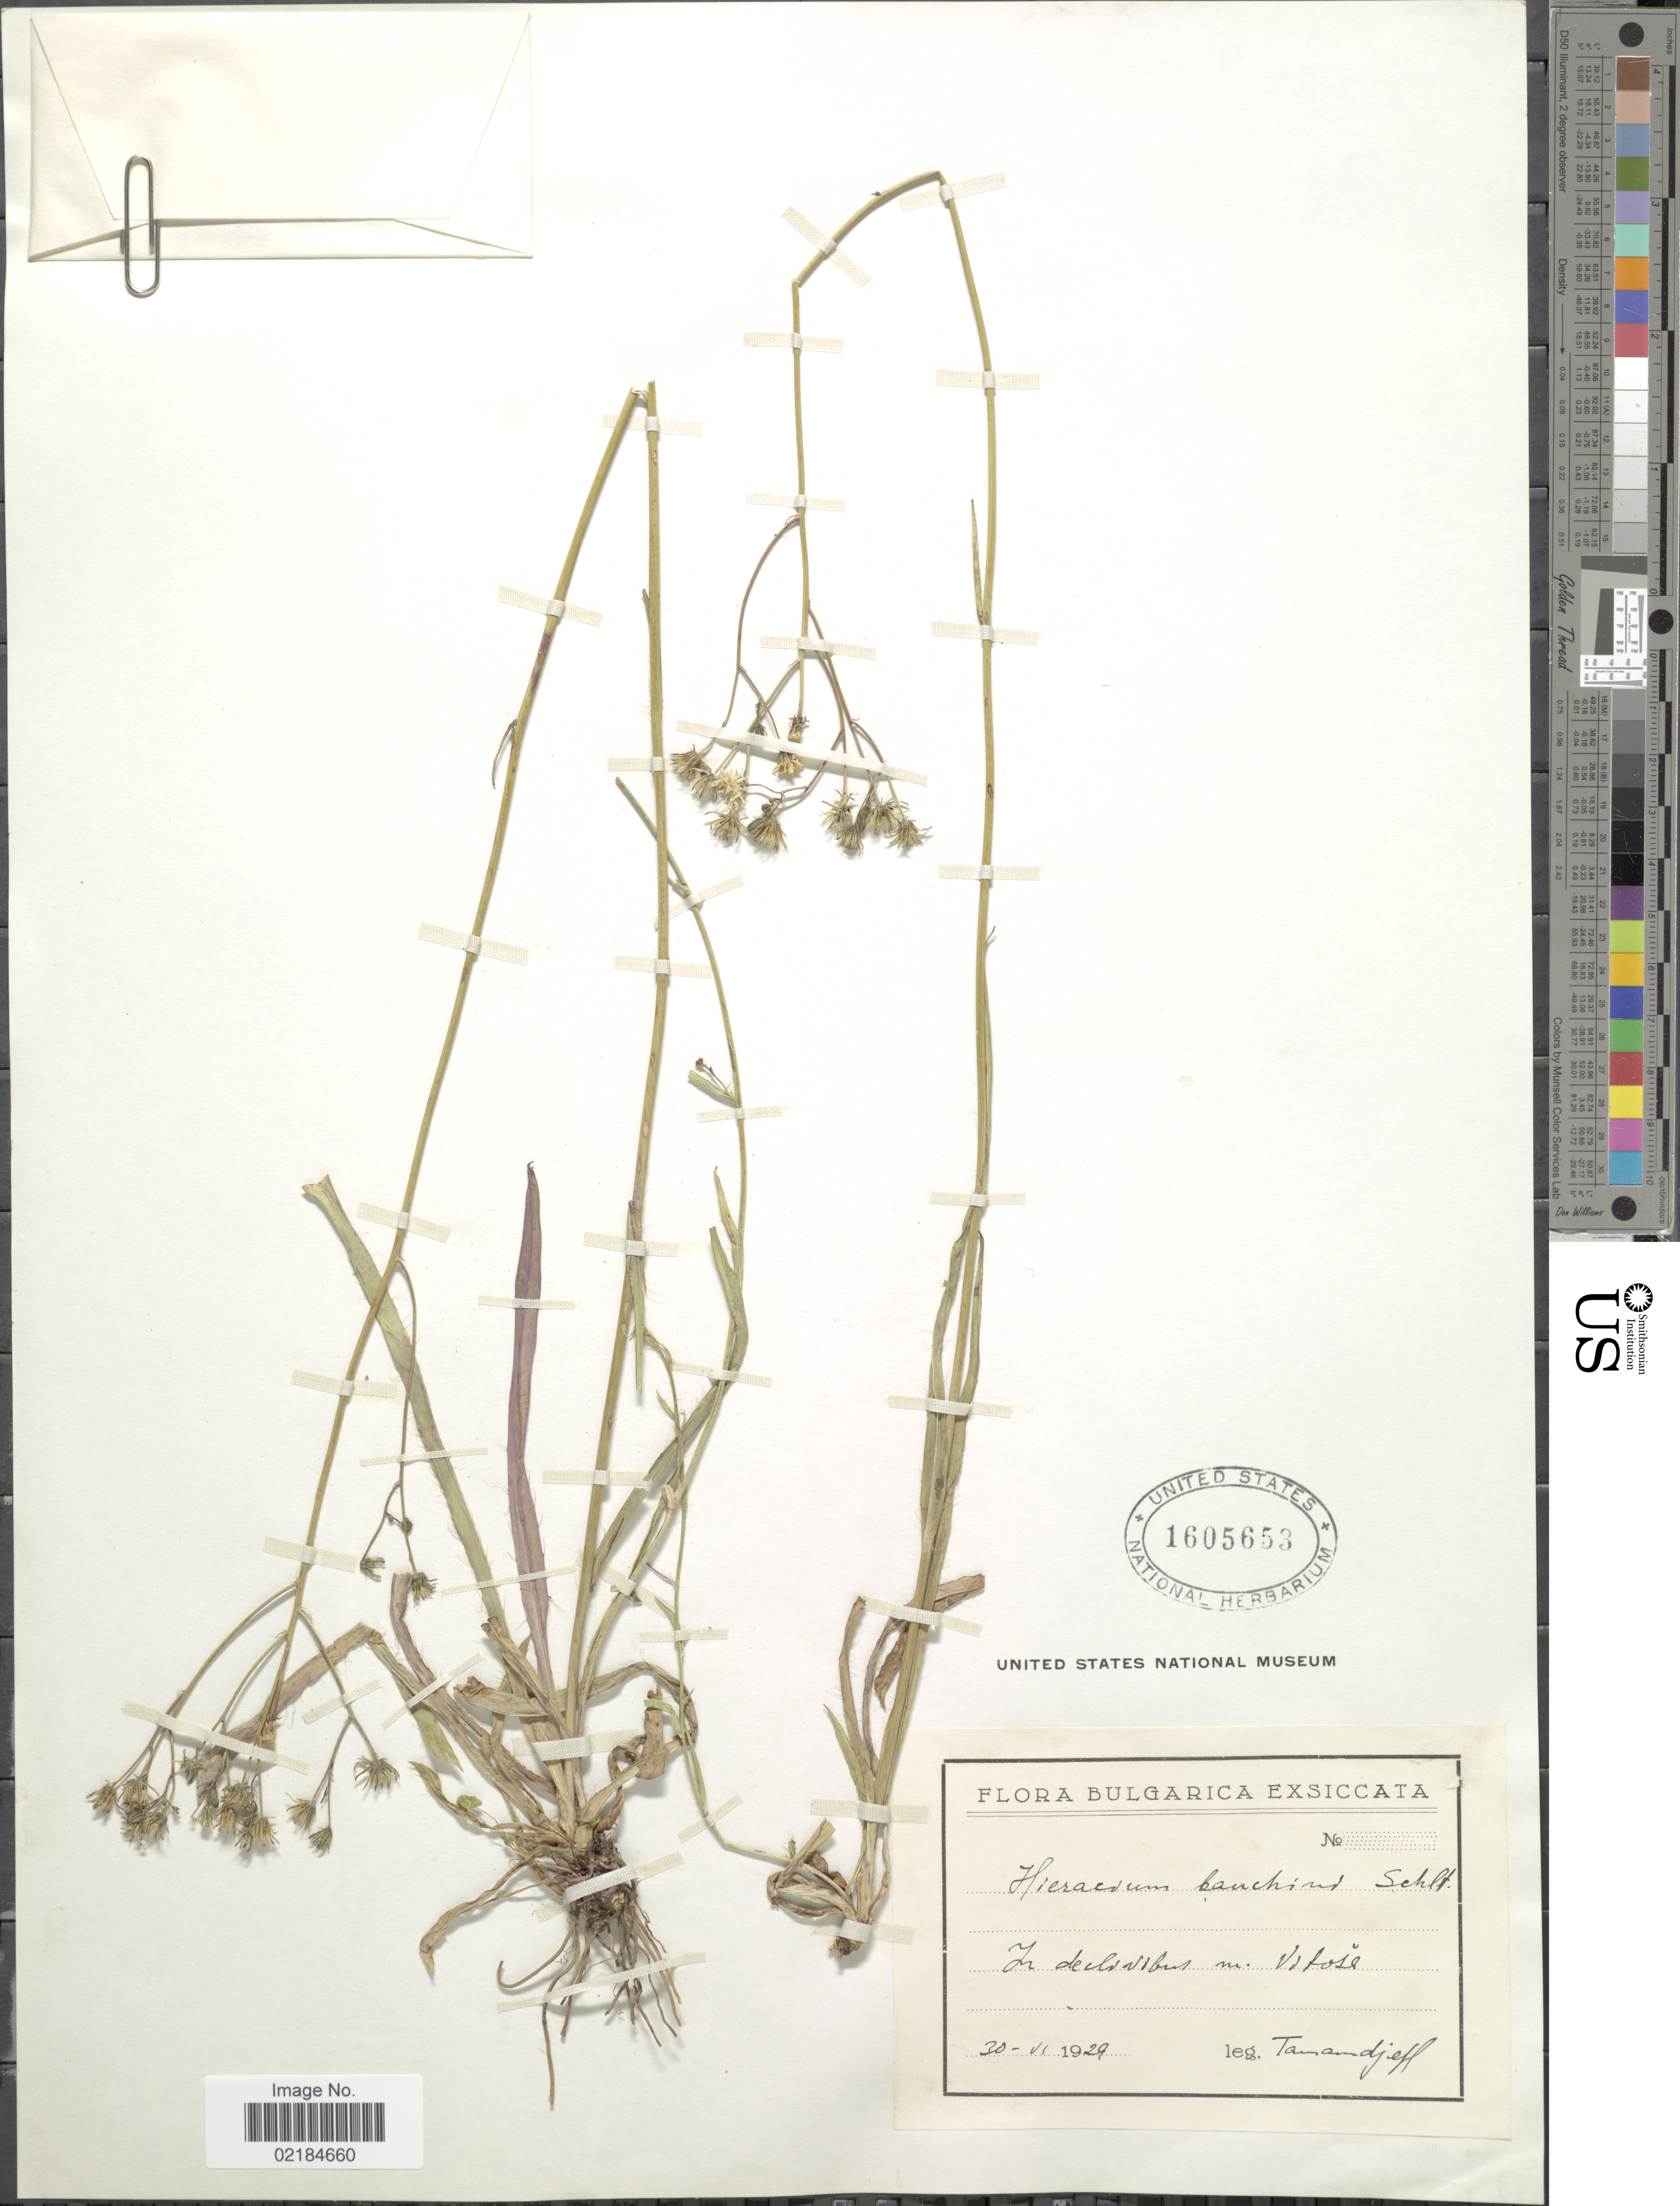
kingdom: Plantae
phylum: Tracheophyta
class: Magnoliopsida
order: Asterales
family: Asteraceae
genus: Hieracium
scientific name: Hieracium repandulare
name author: Druce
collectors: -. Tanandjeff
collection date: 1929-06-30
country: Bulgaria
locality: In declivibus m. Vosfose [interpreted]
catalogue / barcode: US 1605653